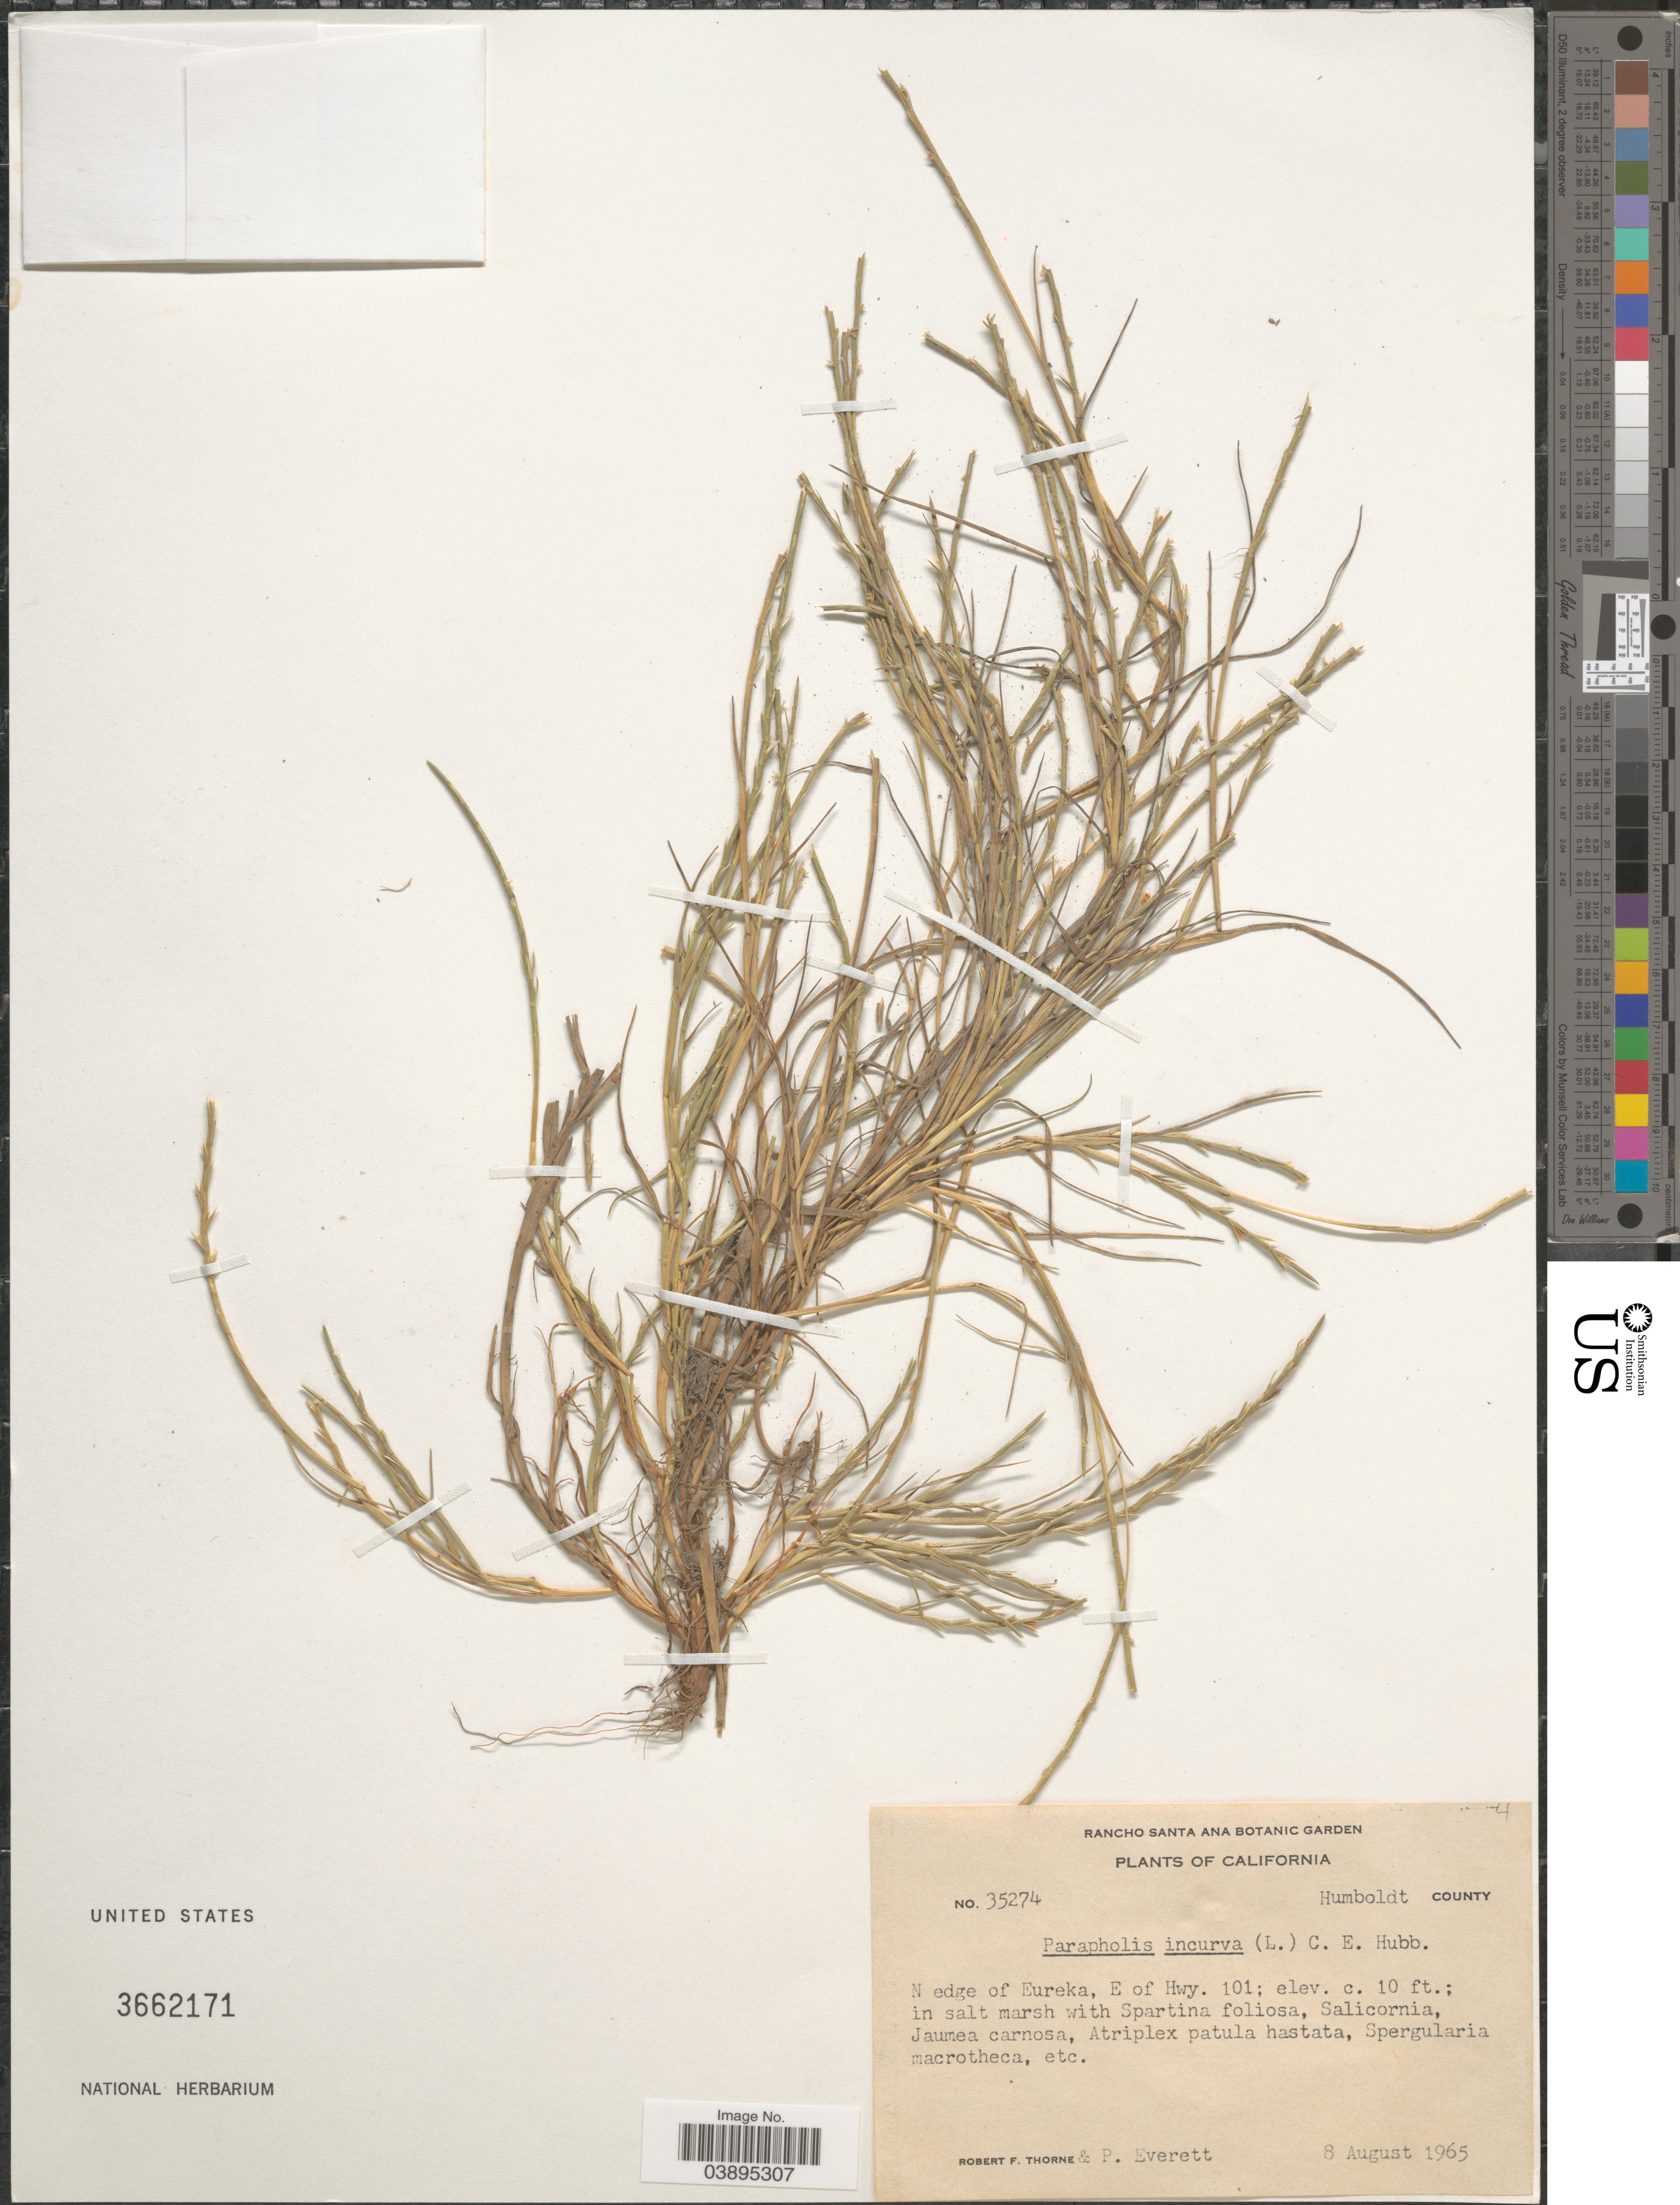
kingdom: Plantae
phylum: Tracheophyta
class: Liliopsida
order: Poales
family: Poaceae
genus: Parapholis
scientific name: Parapholis incurva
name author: (L.) C.E. Hubb.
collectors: R. F. Thorne & P. Everett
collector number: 35274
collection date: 1965-08-08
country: United States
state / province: California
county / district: Humboldt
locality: Humboldt County. N edge of Eureka, E of Hwy. 101.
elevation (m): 3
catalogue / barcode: US 3662171